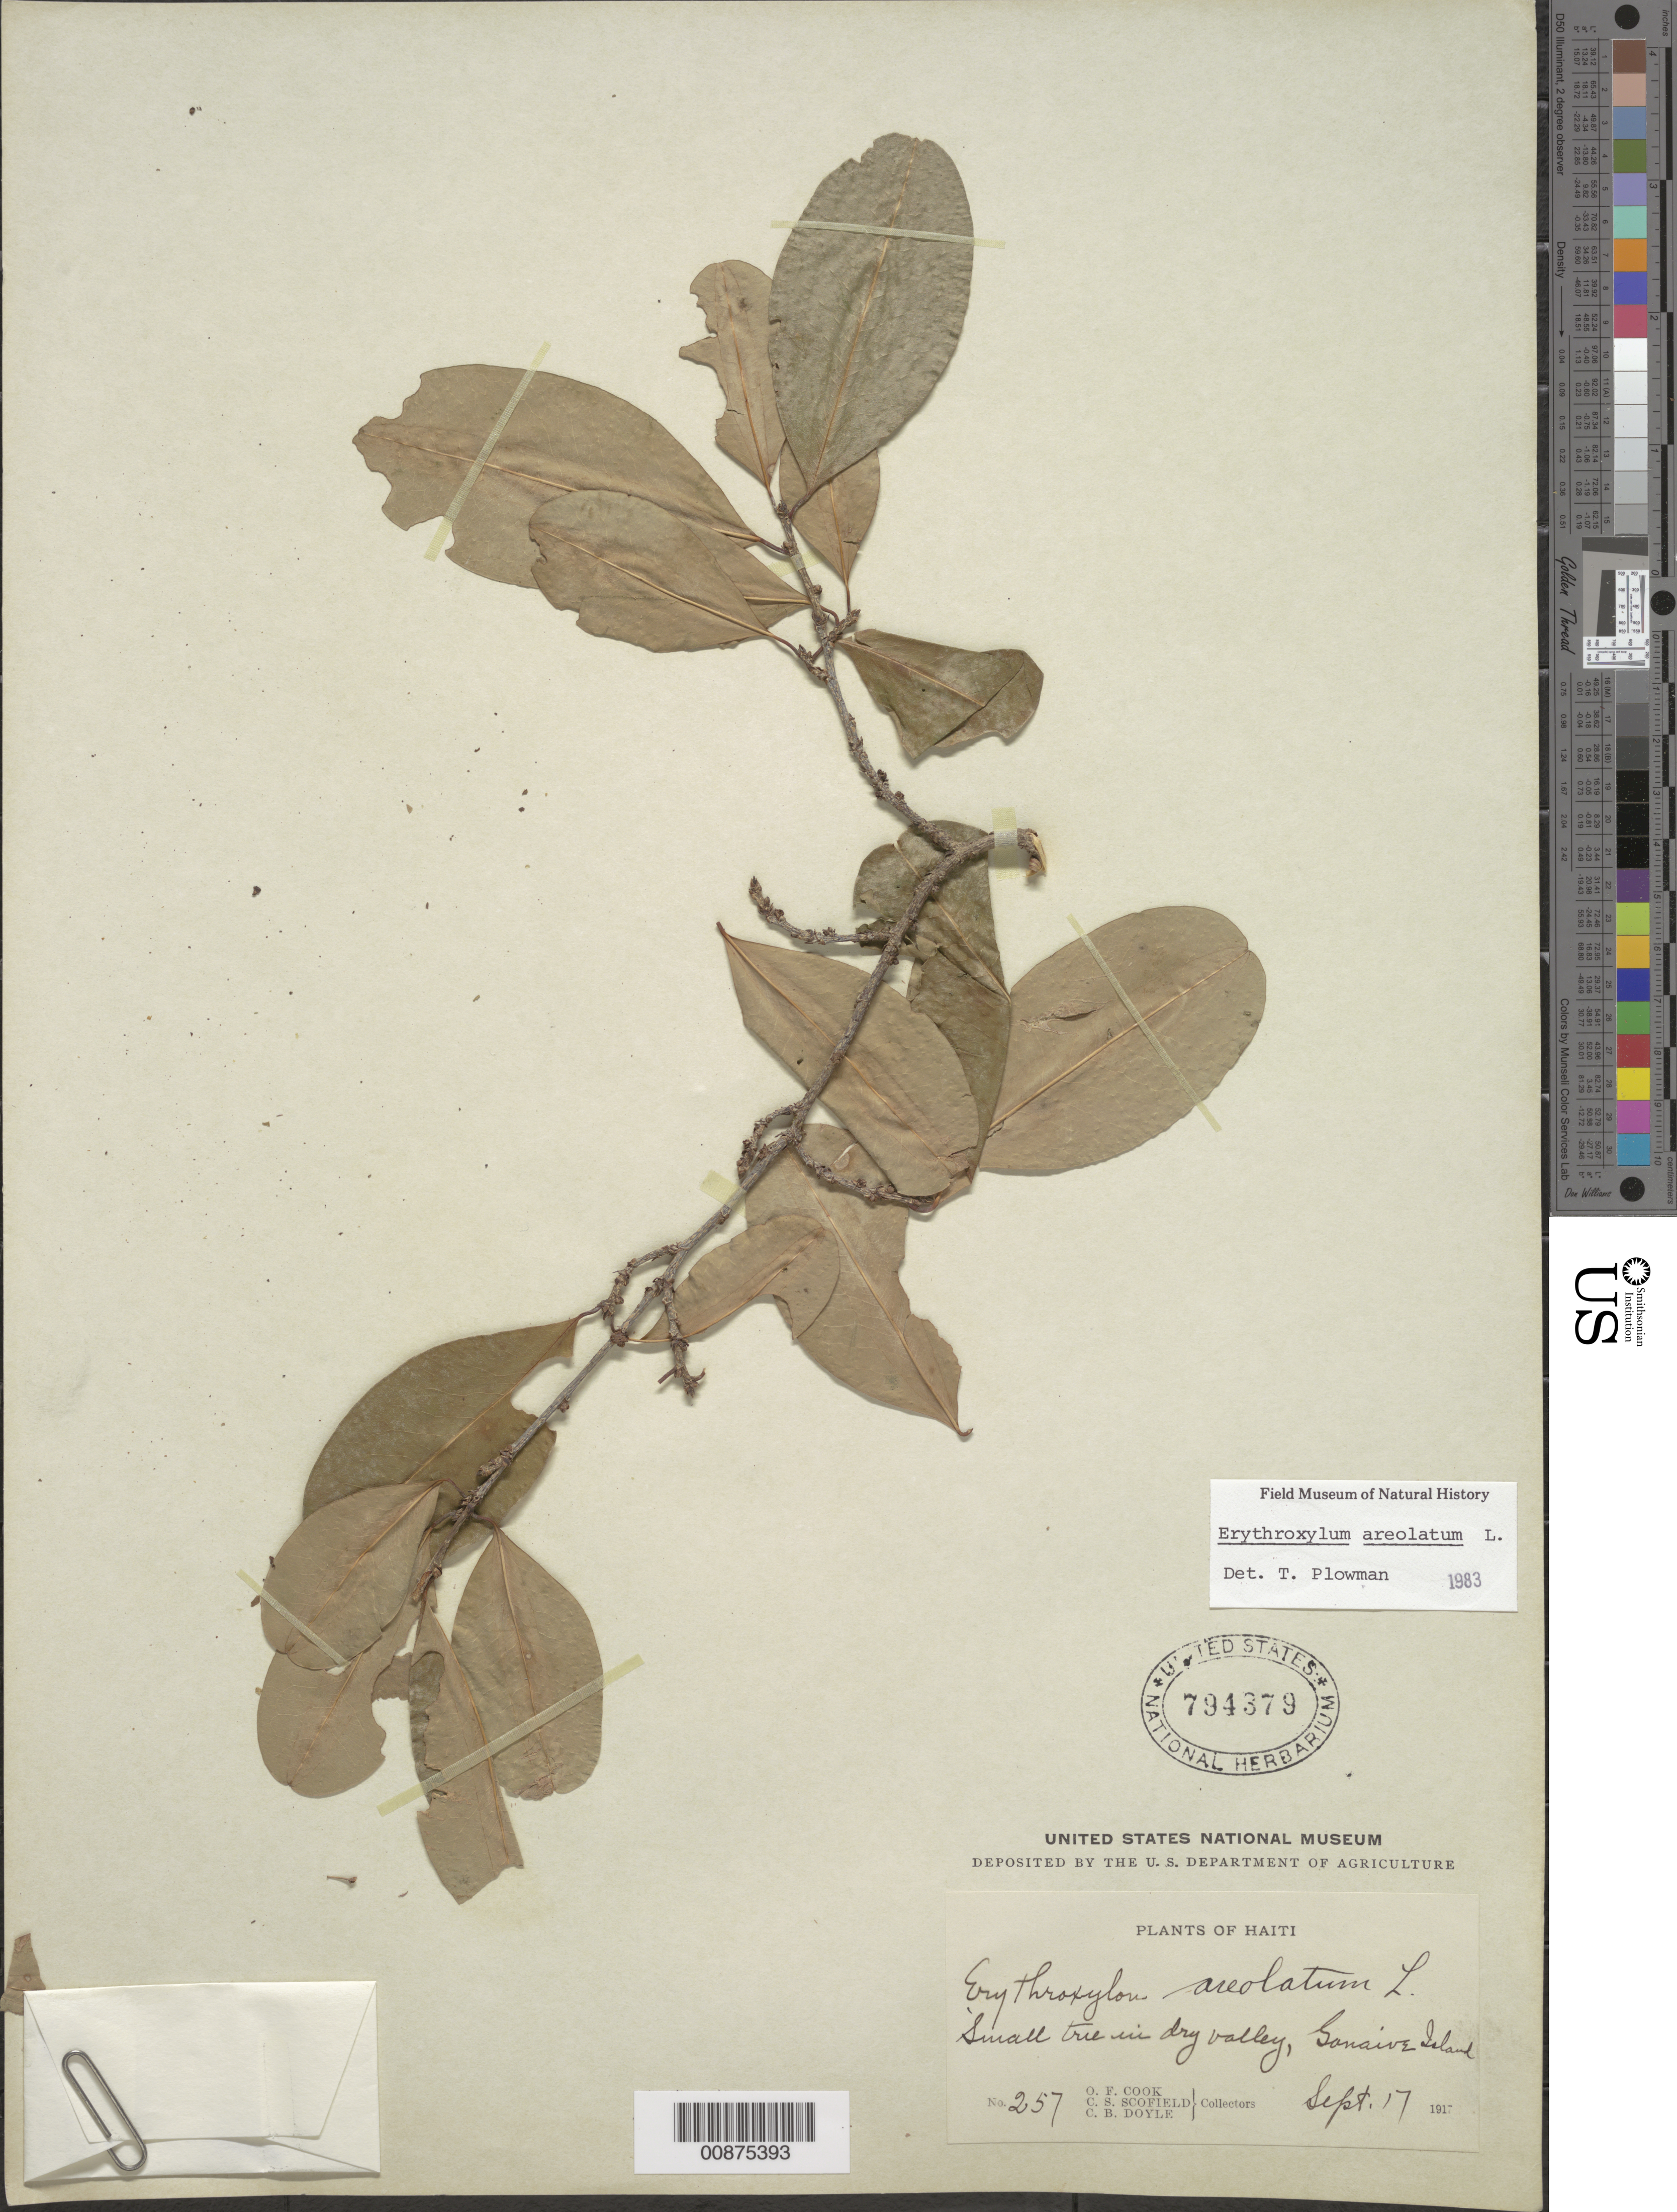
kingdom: Plantae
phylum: Tracheophyta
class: Magnoliopsida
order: Malpighiales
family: Erythroxylaceae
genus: Erythroxylum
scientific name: Erythroxylum aerolatum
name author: L.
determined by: Plowman, Timothy C.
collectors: O. F. Cook, C. Scofield & C. Doyle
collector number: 257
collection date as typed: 17 Sep 1917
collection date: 1917-09-17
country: Haiti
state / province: Óuest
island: Île de la Gonâve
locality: Gonaive Island.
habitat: Dry valley.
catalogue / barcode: US 794379